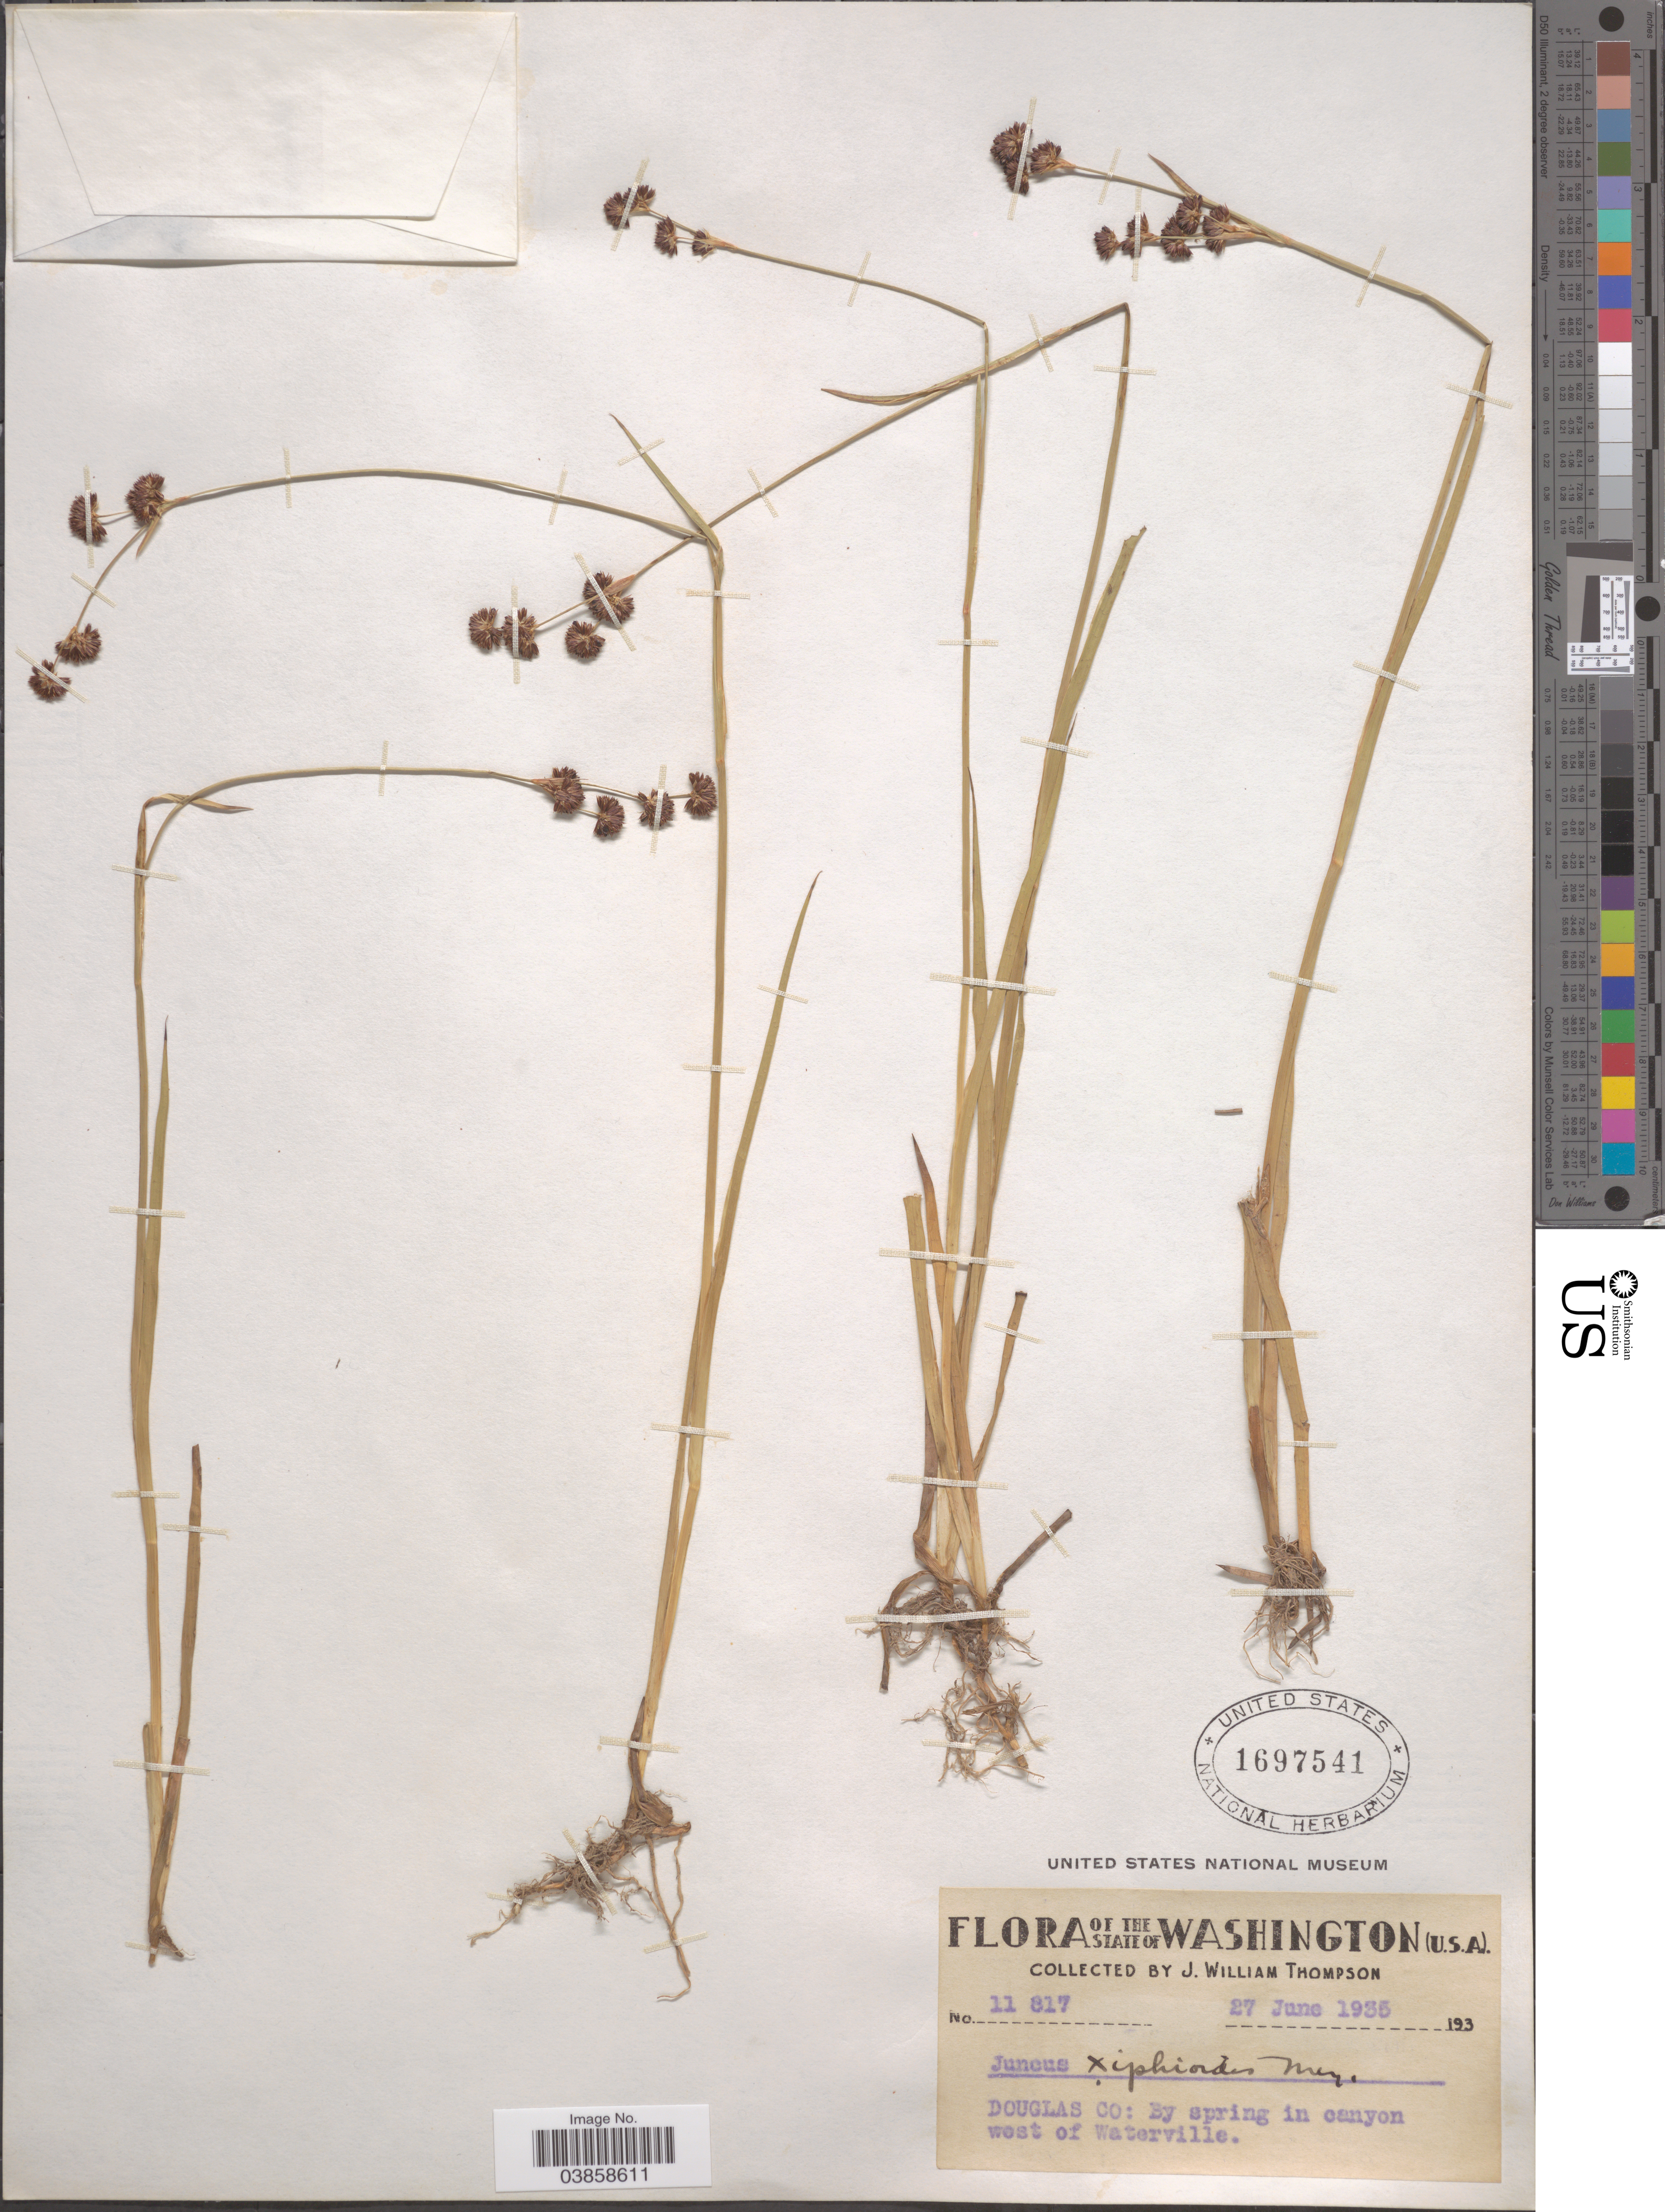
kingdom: Plantae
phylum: Tracheophyta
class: Liliopsida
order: Poales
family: Juncaceae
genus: Juncus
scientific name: Juncus xiphioides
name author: E. Mey.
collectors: J. W. Thompson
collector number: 11817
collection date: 1935-06-27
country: United States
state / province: Washington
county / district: Douglas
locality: Douglas Co: By spring in canyon west of Waterville.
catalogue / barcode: US 1697541